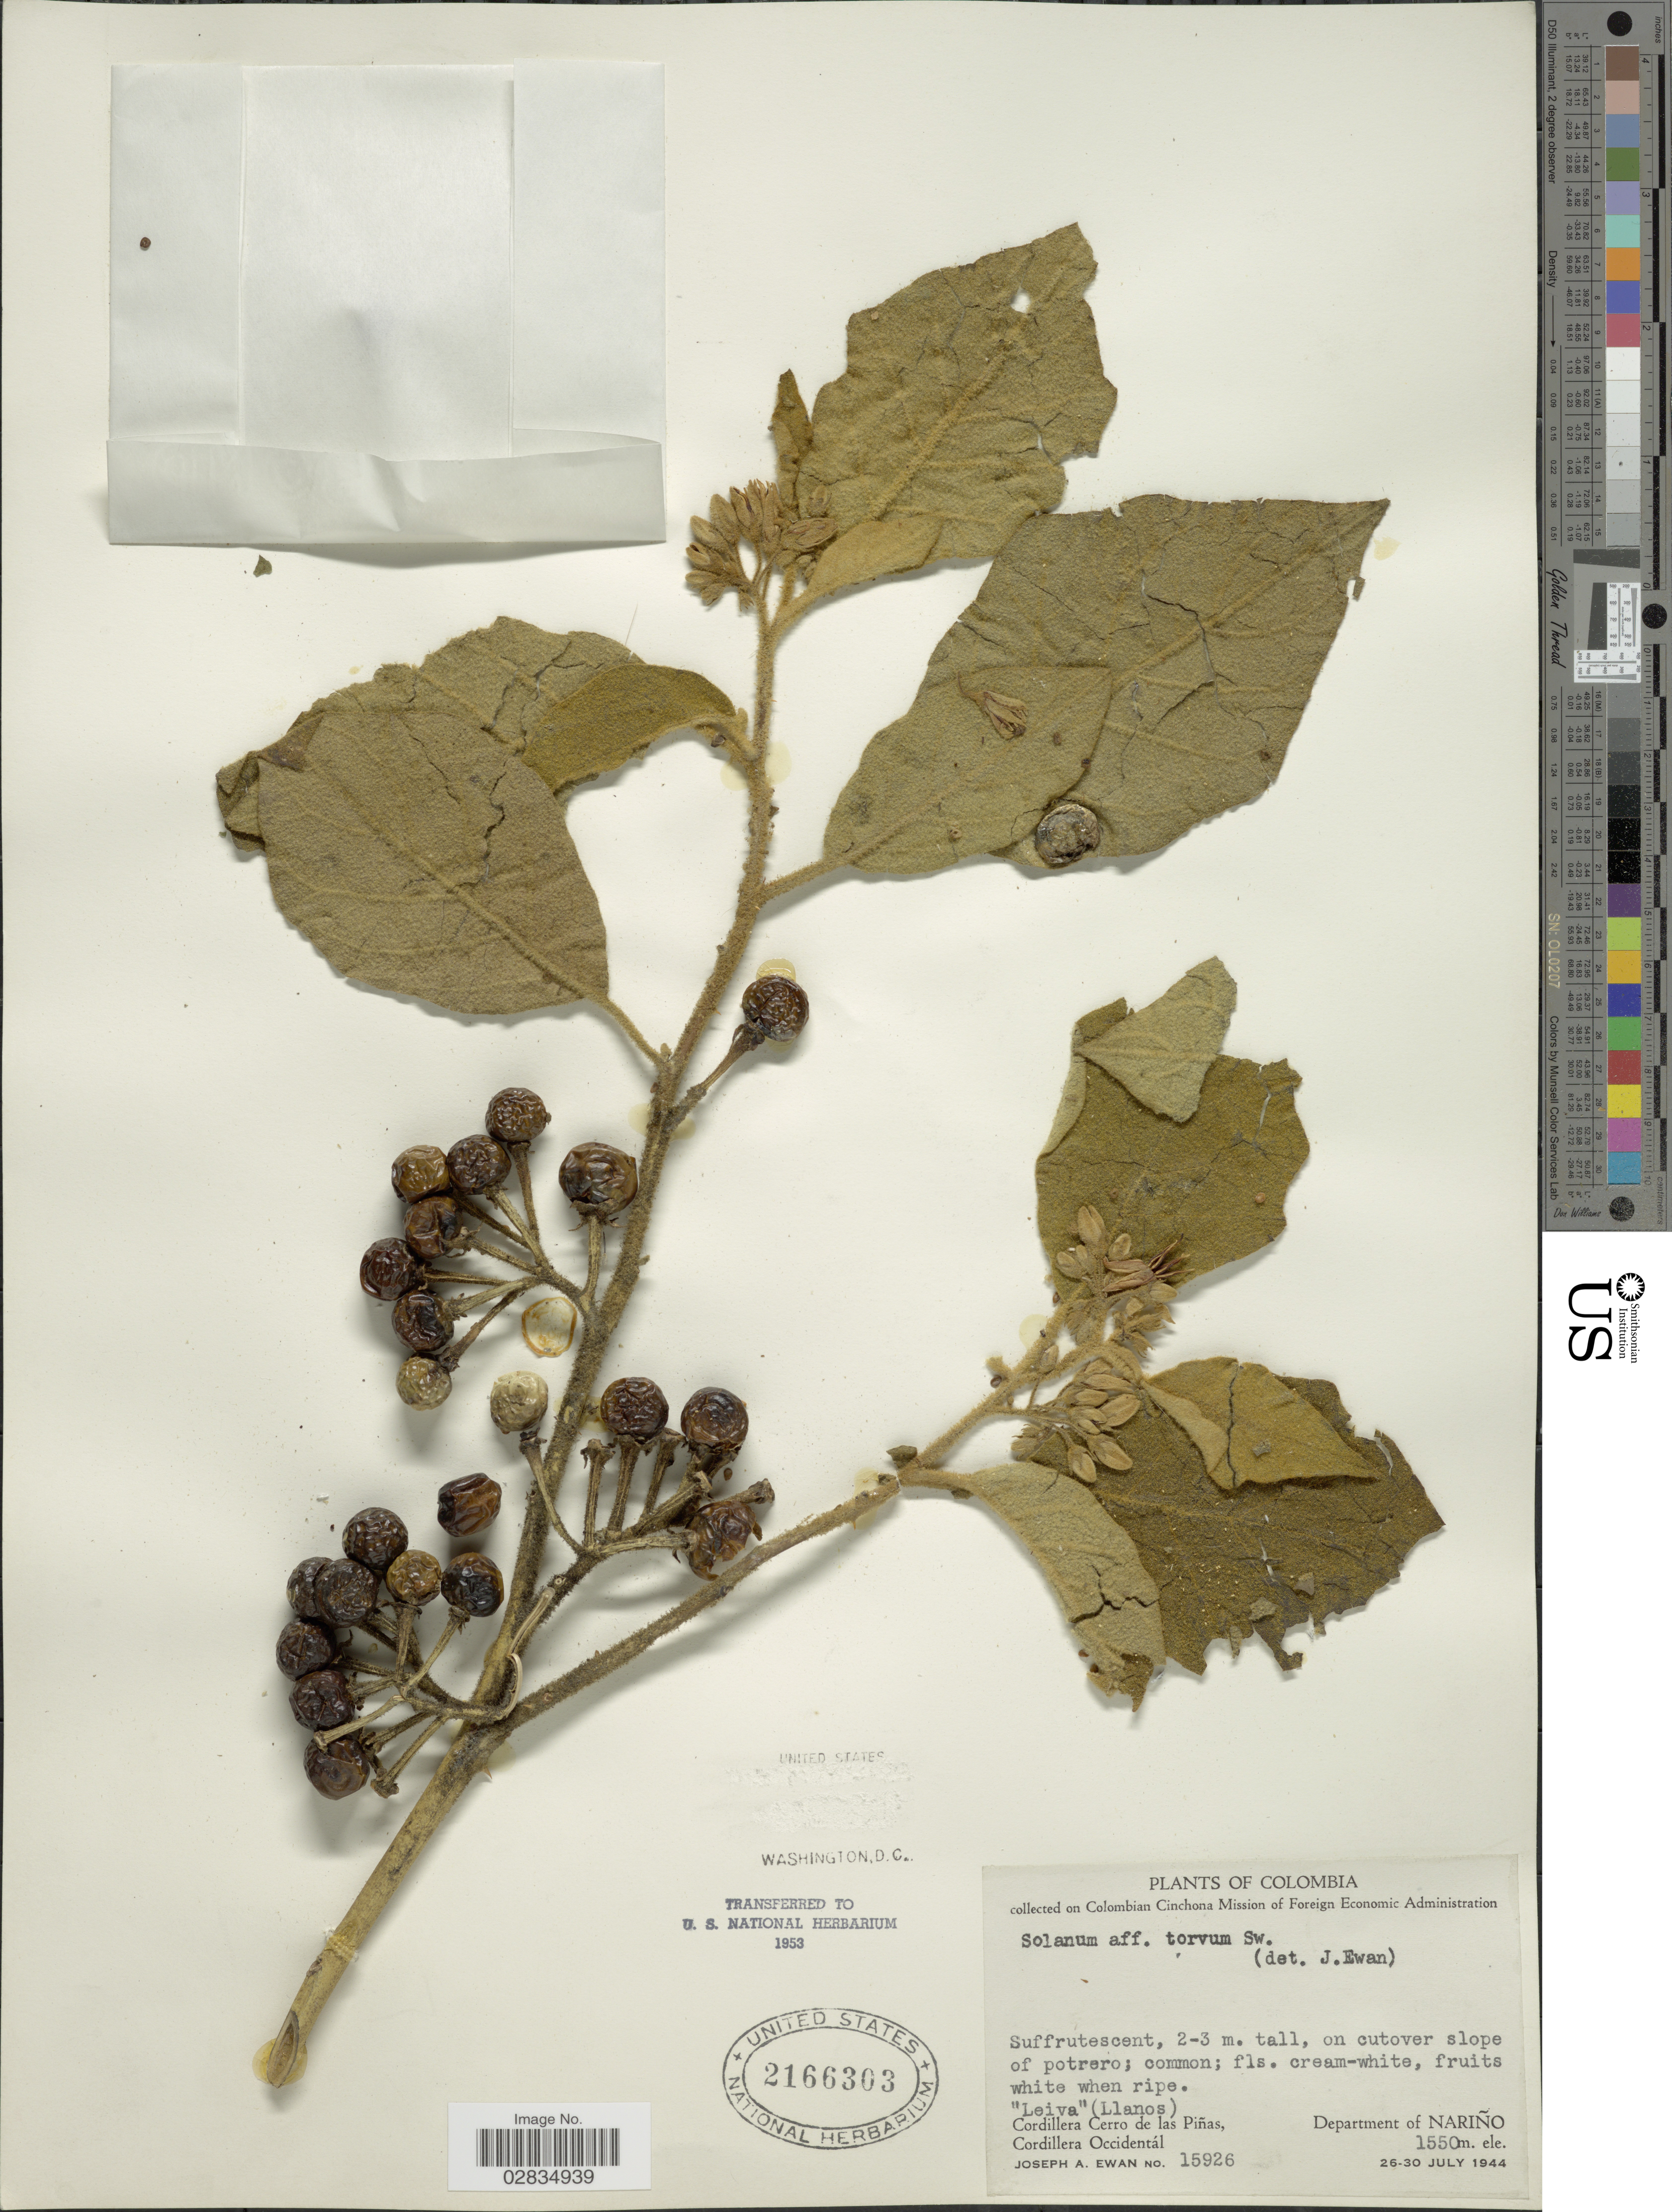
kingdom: Plantae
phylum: Tracheophyta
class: Magnoliopsida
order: Solanales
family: Solanaceae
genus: Solanum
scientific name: Solanum torvum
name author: Sw.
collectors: J. A. Ewan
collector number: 15926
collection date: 1944-07-26/1944-07-30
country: Colombia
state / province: Nariño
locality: Leiva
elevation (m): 1550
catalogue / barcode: US 2166303